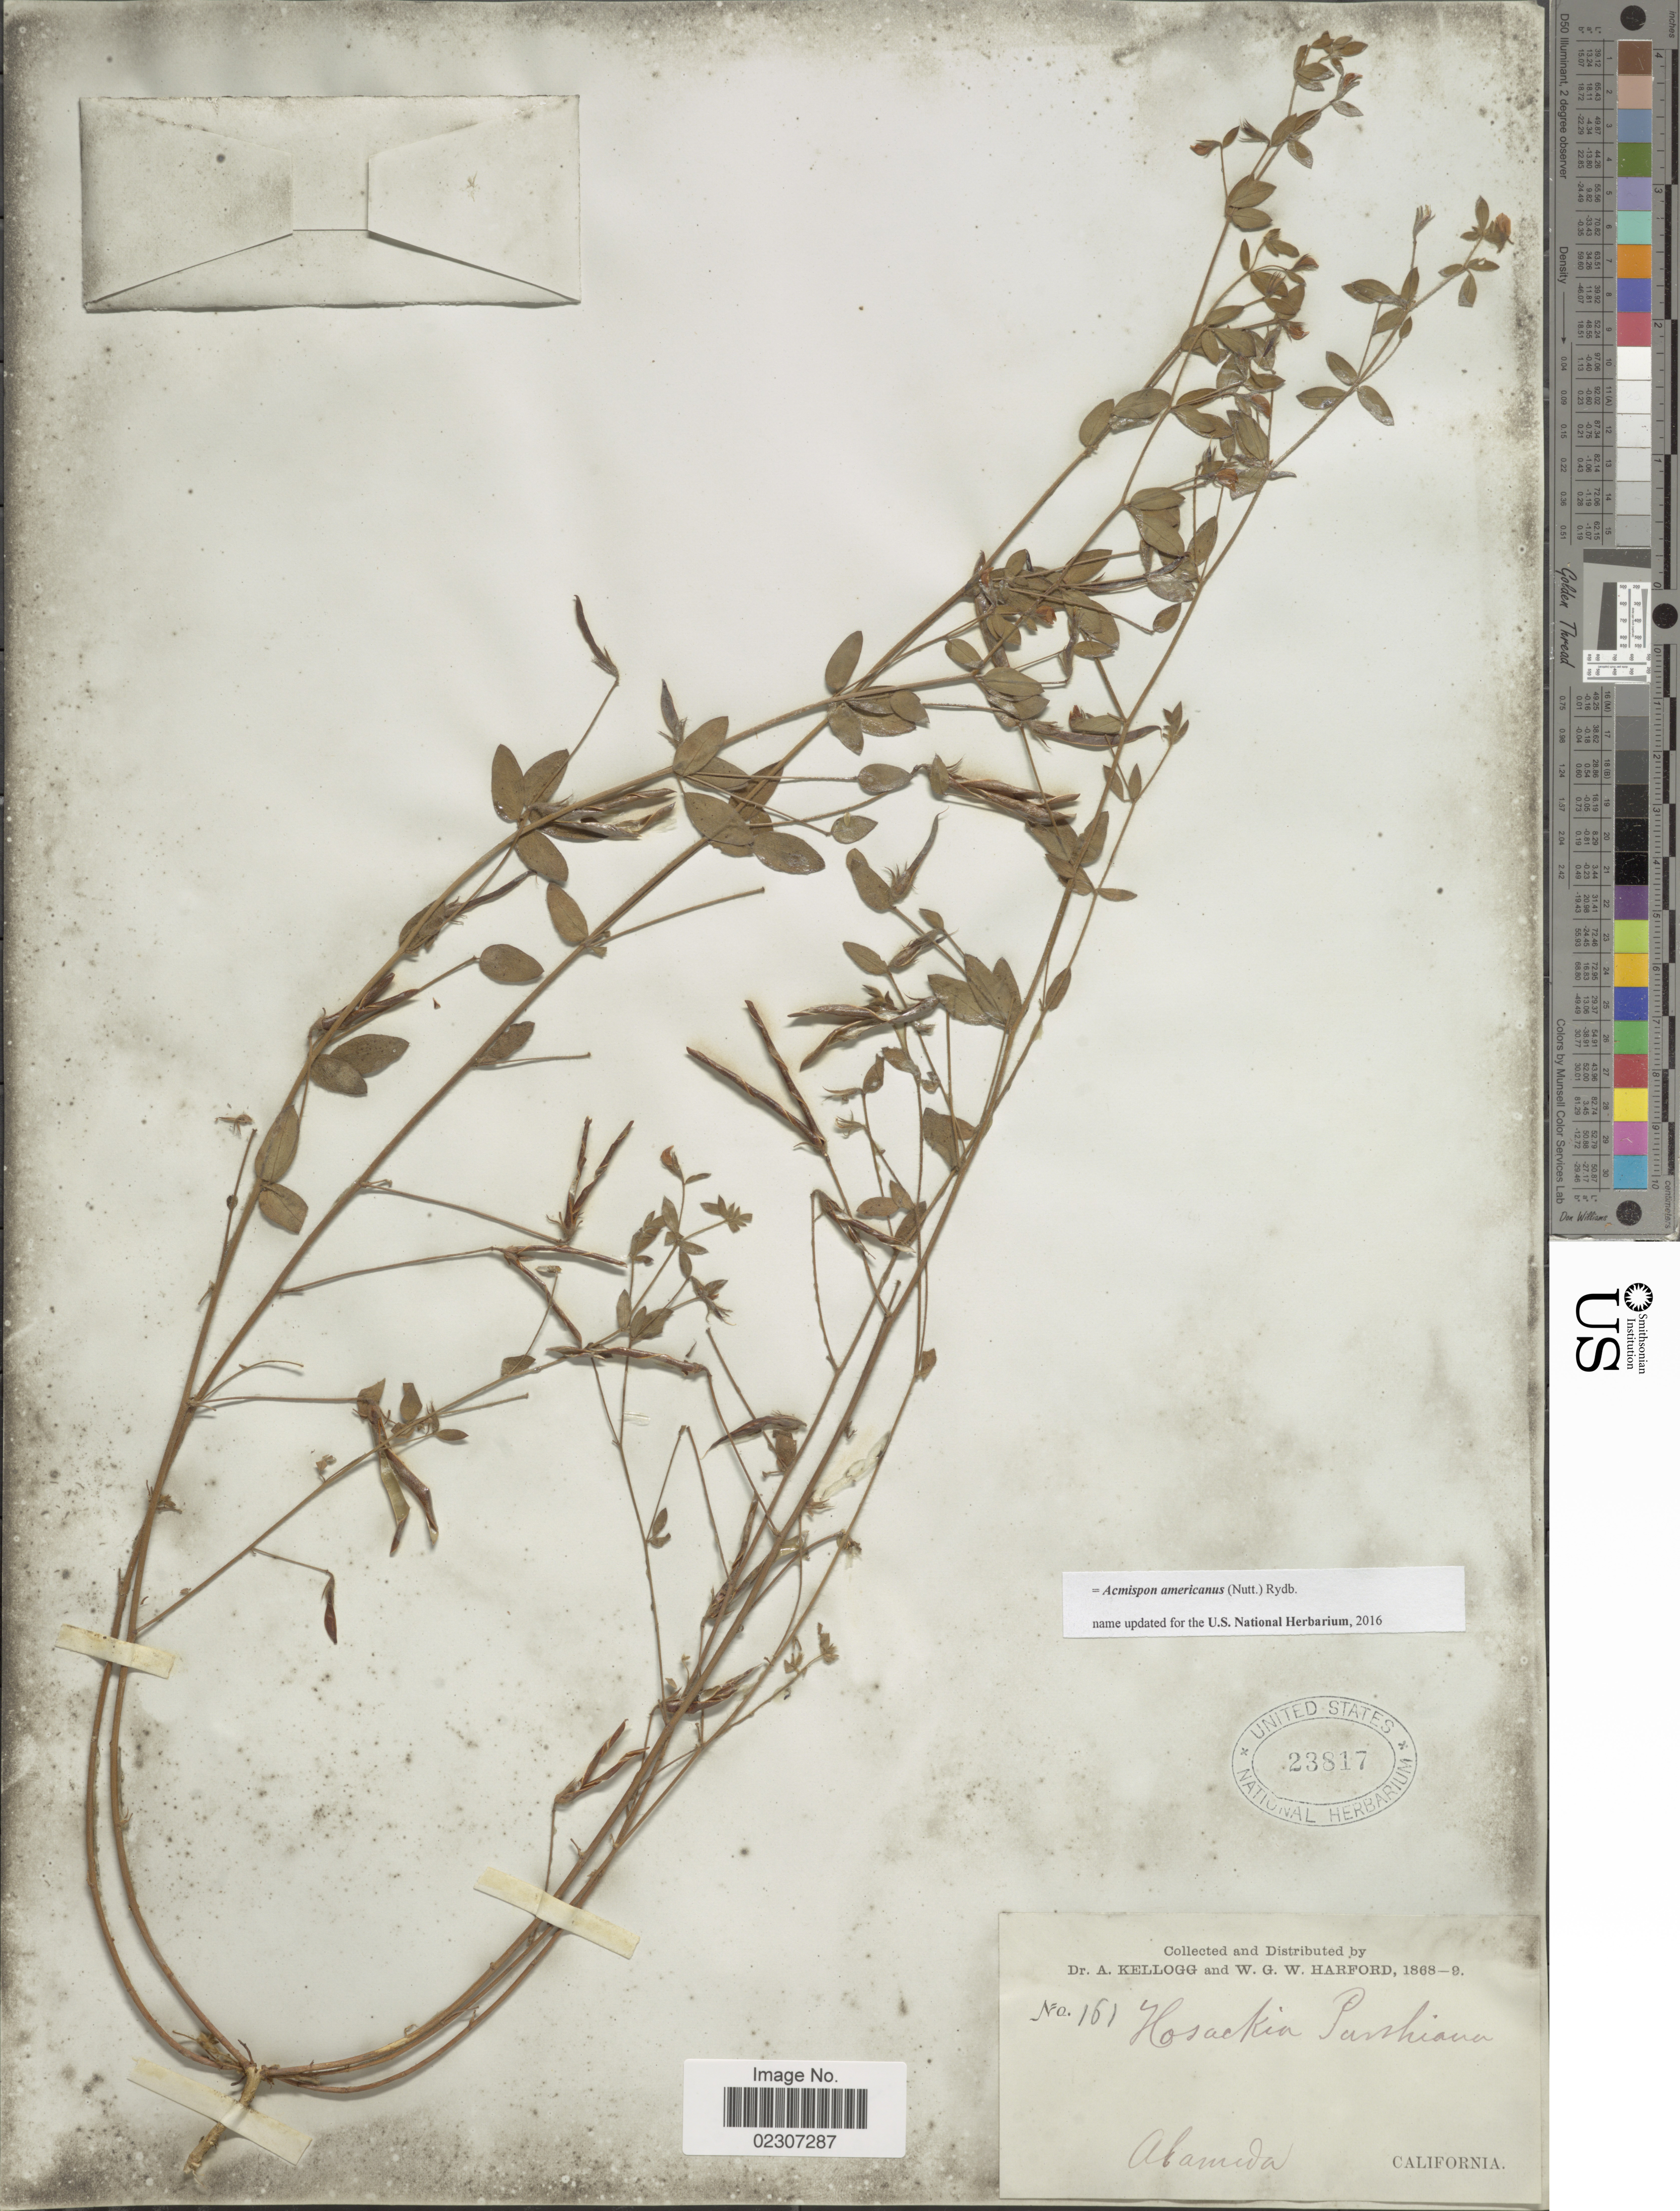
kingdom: Plantae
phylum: Tracheophyta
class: Magnoliopsida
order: Fabales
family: Fabaceae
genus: Acmispon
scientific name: Acmispon americanus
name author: (Nutt.) Rydb.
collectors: A. Kellogg & W. G. W. Harford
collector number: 161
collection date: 1868/1869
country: United States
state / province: California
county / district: Alameda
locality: California, Alameda.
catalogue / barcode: US 23817